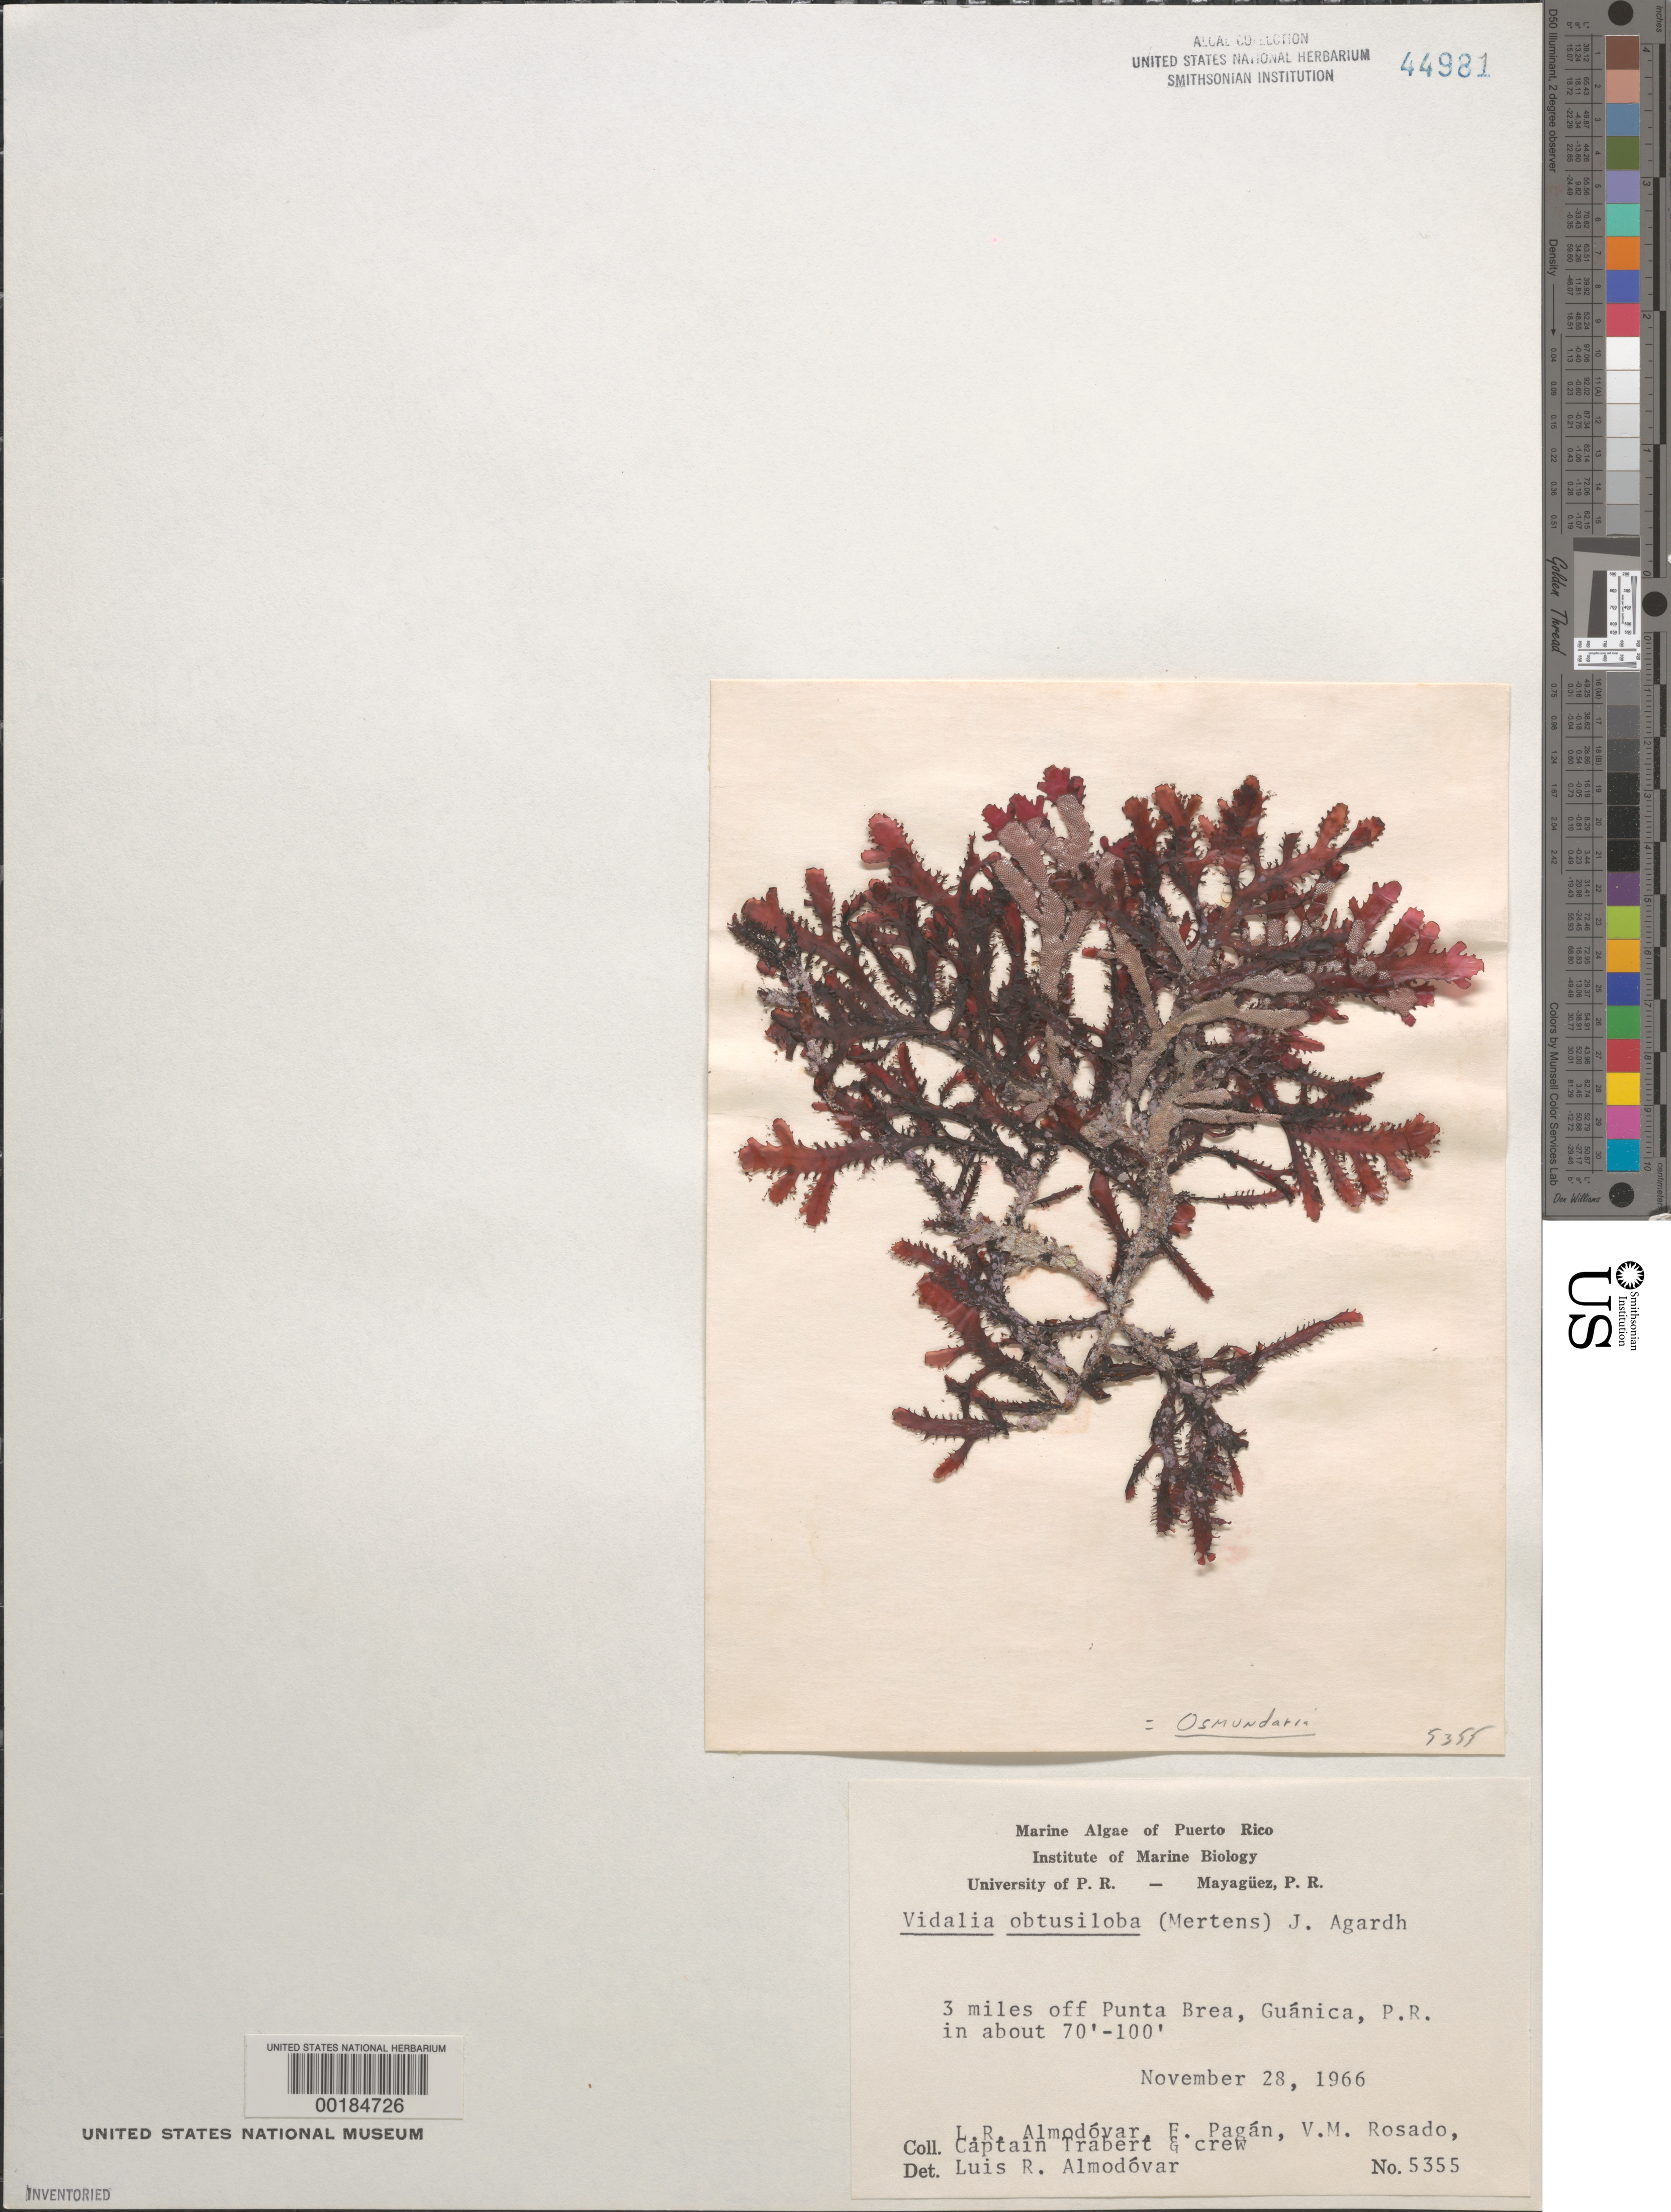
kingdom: Plantae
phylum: Rhodophyta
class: Florideophyceae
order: Ceramiales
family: Rhodomelaceae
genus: Vidalia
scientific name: Vidalia obtusiloba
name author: (C. Agardh) J. Agardh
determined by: Almodovar, L. R.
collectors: L. Almodovar, F. Pagan, V. Rosado & C. Trabert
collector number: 5355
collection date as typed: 28 Nov 1966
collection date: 1966-11-28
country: Puerto Rico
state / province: Guanica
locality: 3 miles off Punta Brea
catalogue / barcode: US 44981